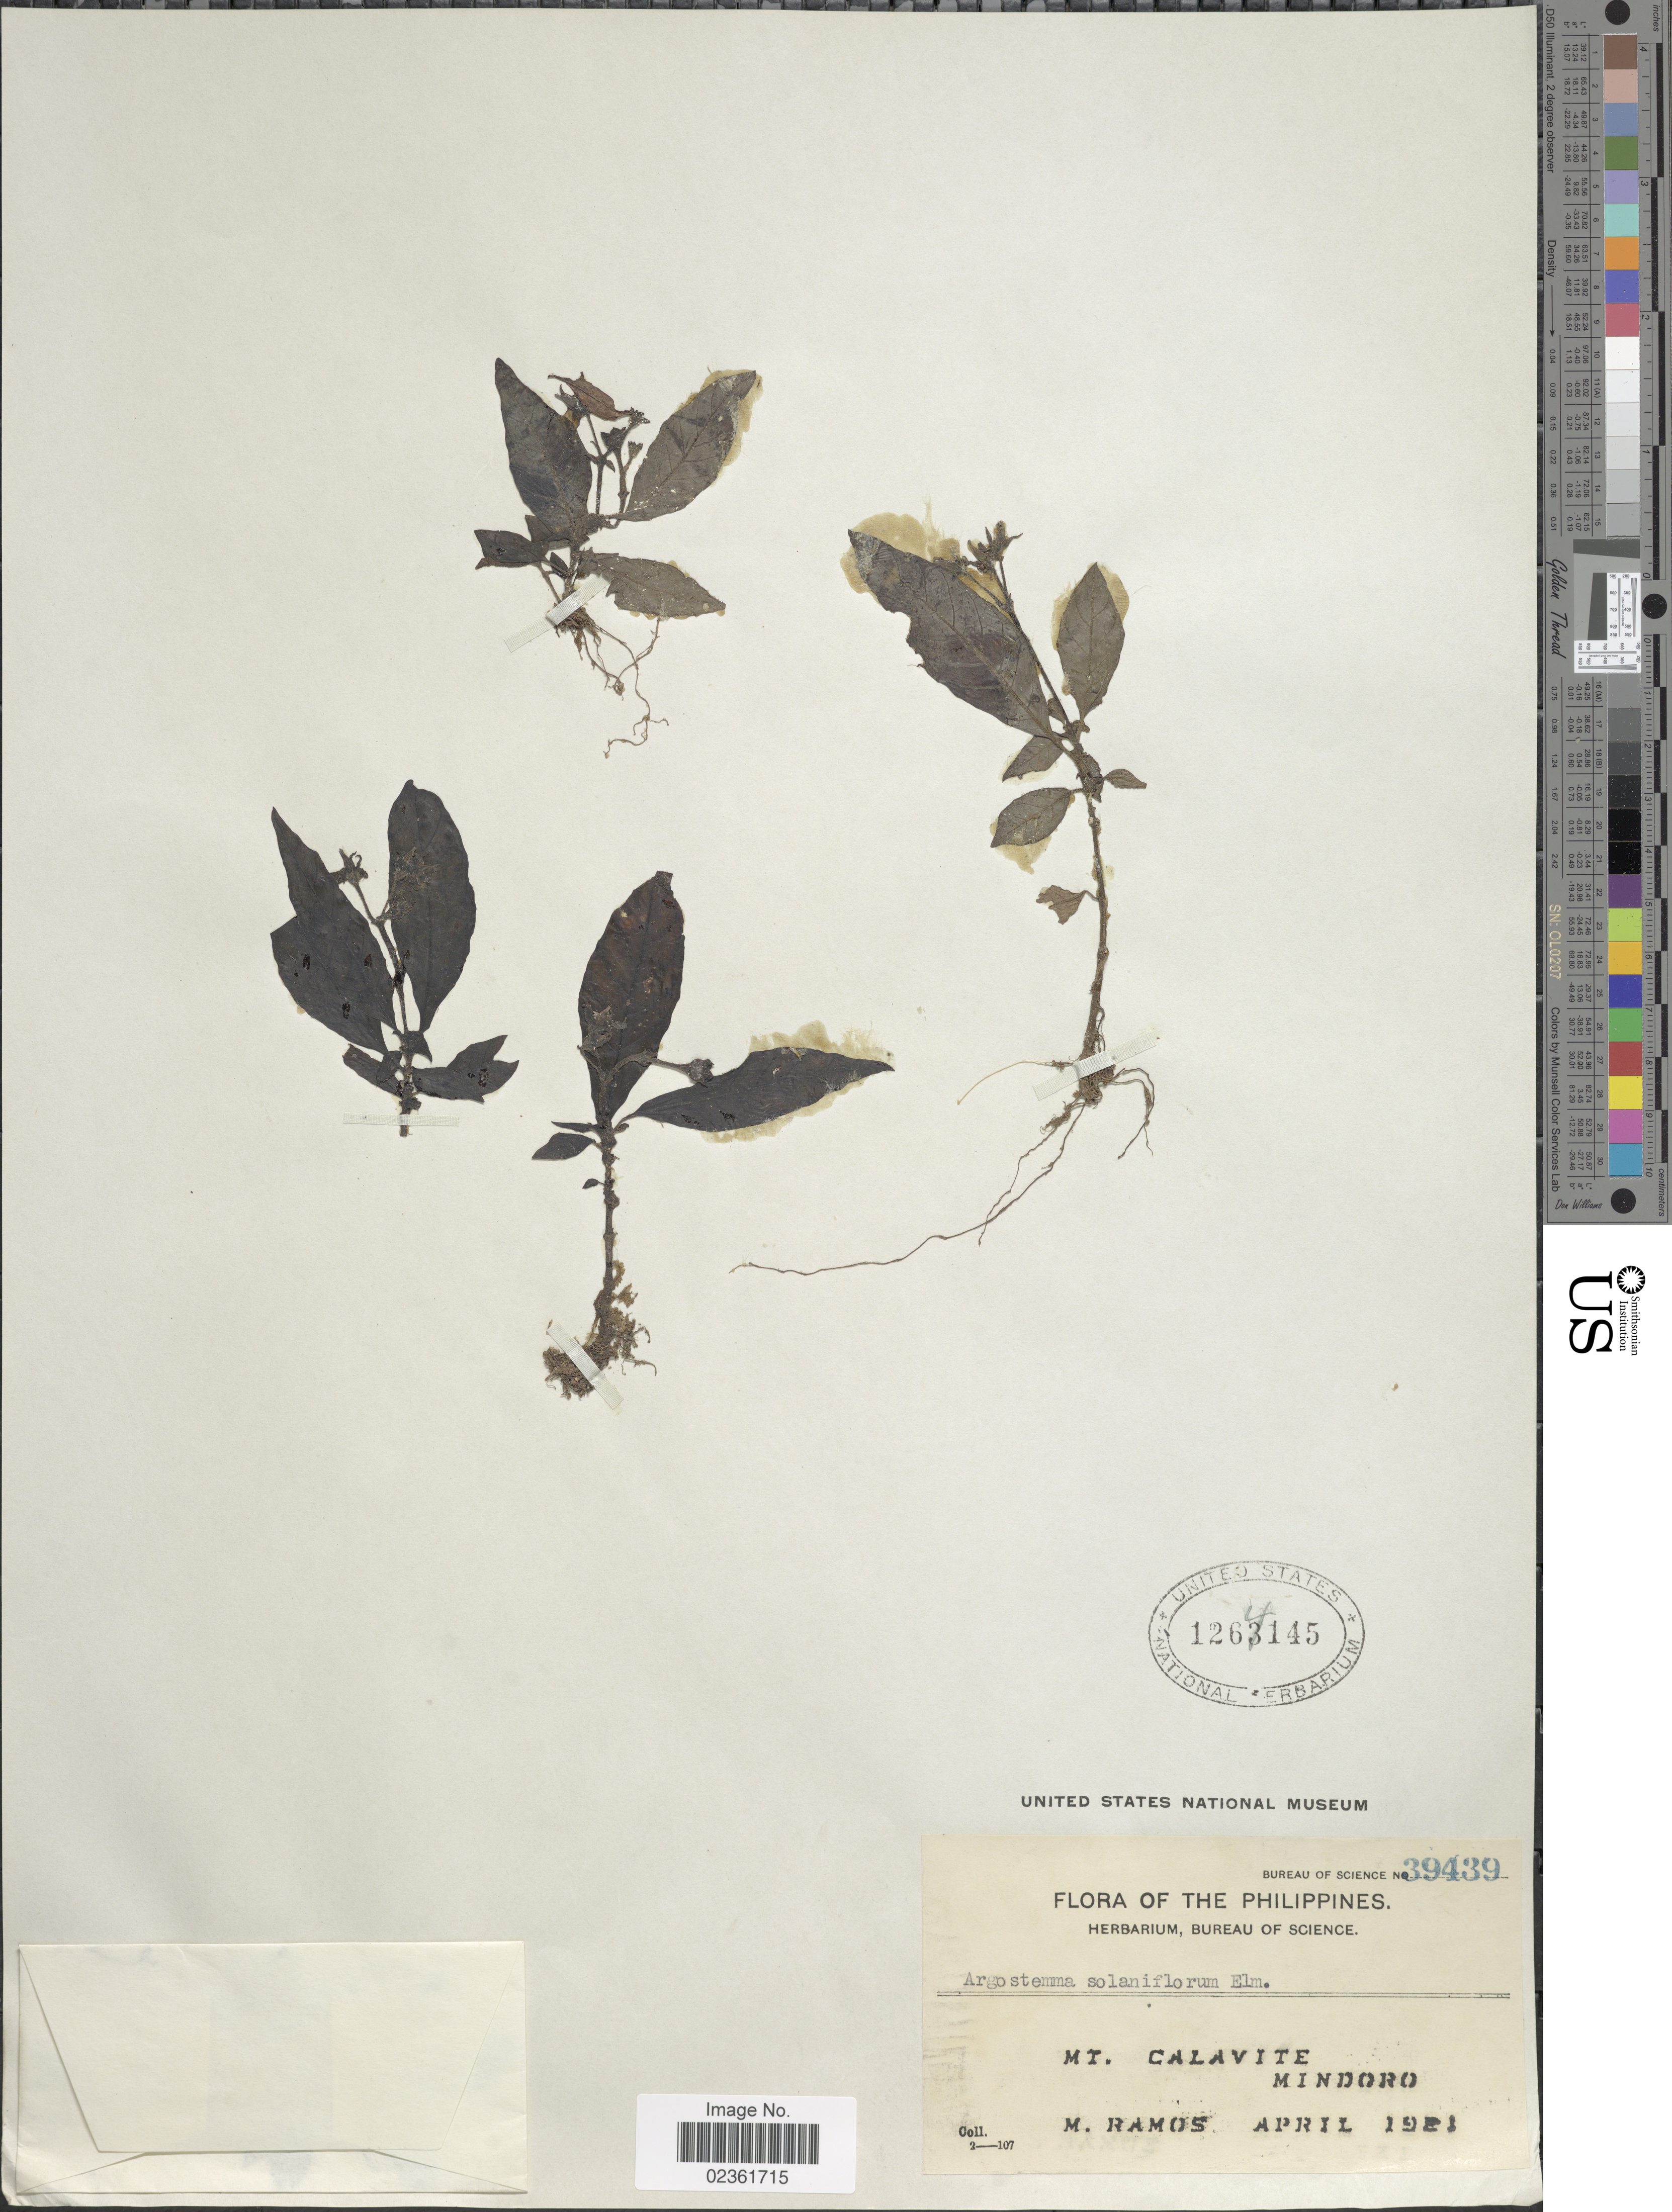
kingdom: Plantae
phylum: Tracheophyta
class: Magnoliopsida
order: Gentianales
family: Rubiaceae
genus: Argostemma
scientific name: Argostemma solaniflorum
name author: Elmer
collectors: M. Ramos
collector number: Bureau of Science 39439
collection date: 1921-04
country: Philippines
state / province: Mimaropa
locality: Mt. Calavite, Mindoro.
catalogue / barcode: US 1264145